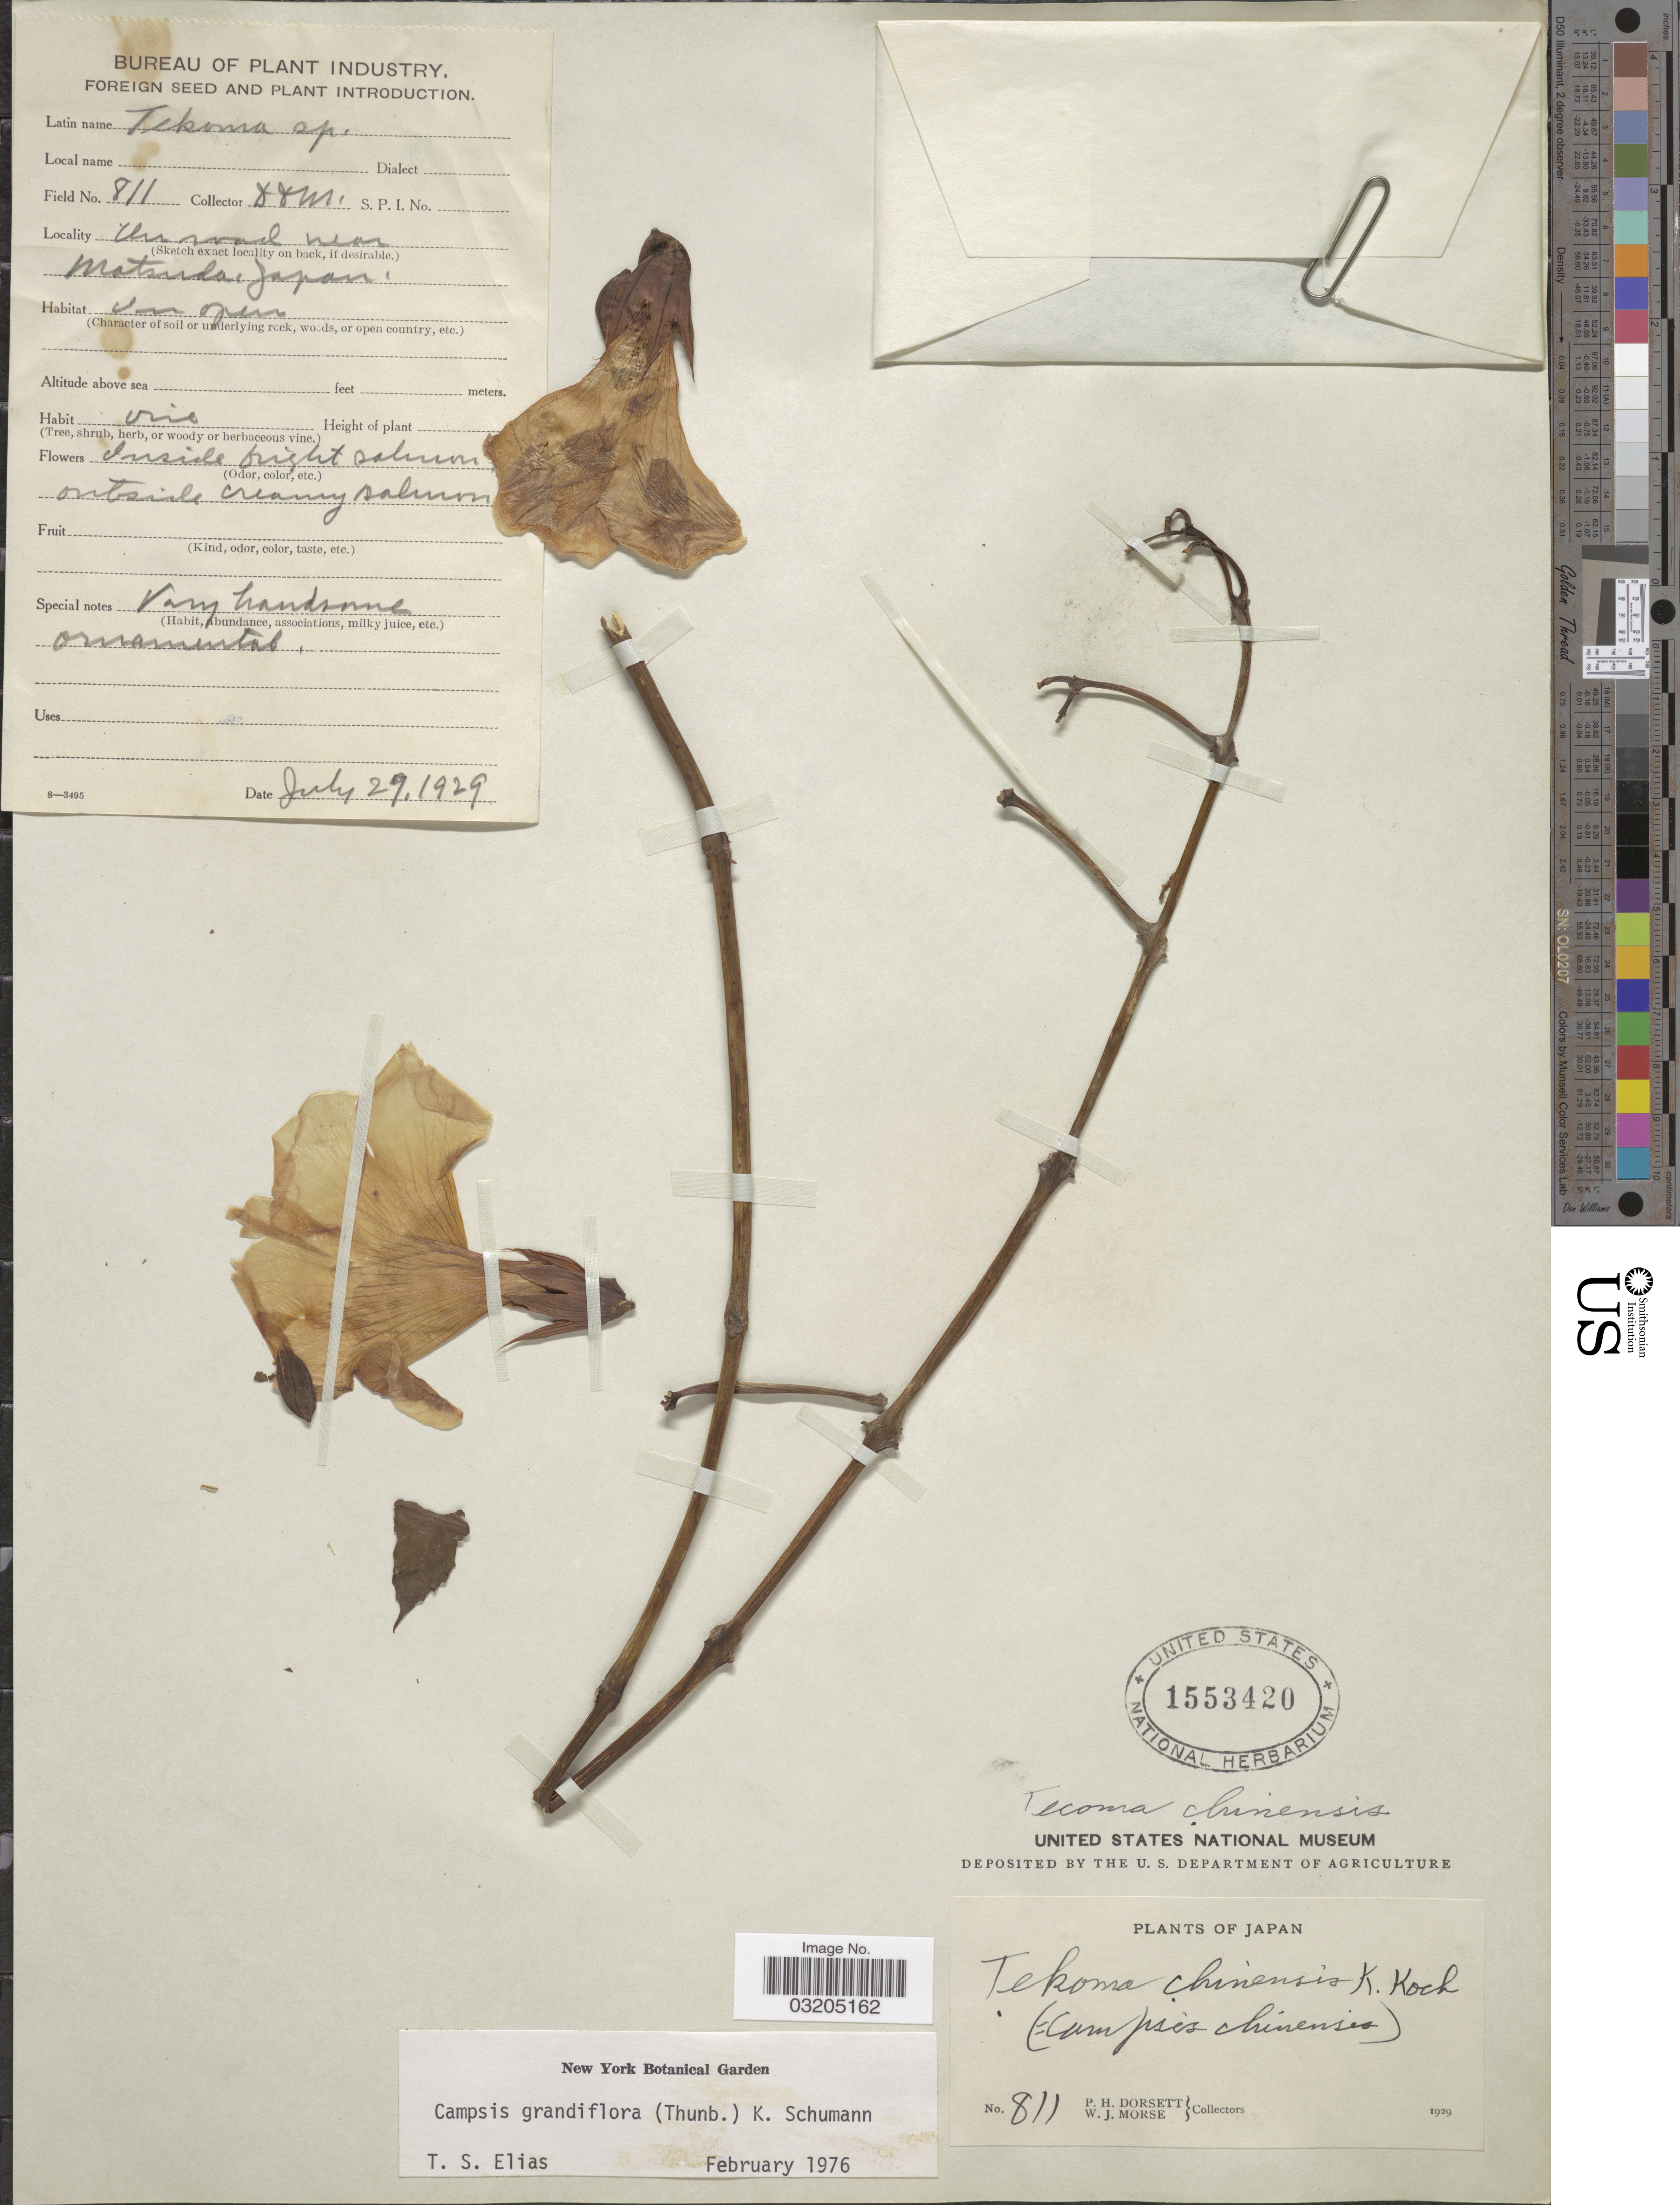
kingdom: Plantae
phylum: Tracheophyta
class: Magnoliopsida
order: Lamiales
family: Bignoniaceae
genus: Campsis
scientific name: Campsis grandiflora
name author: (L.) Seem.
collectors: P. H. Dorsett & W. J. Morse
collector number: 811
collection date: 1929-07-29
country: Japan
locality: On road near Matsuda.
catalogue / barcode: US 1553420